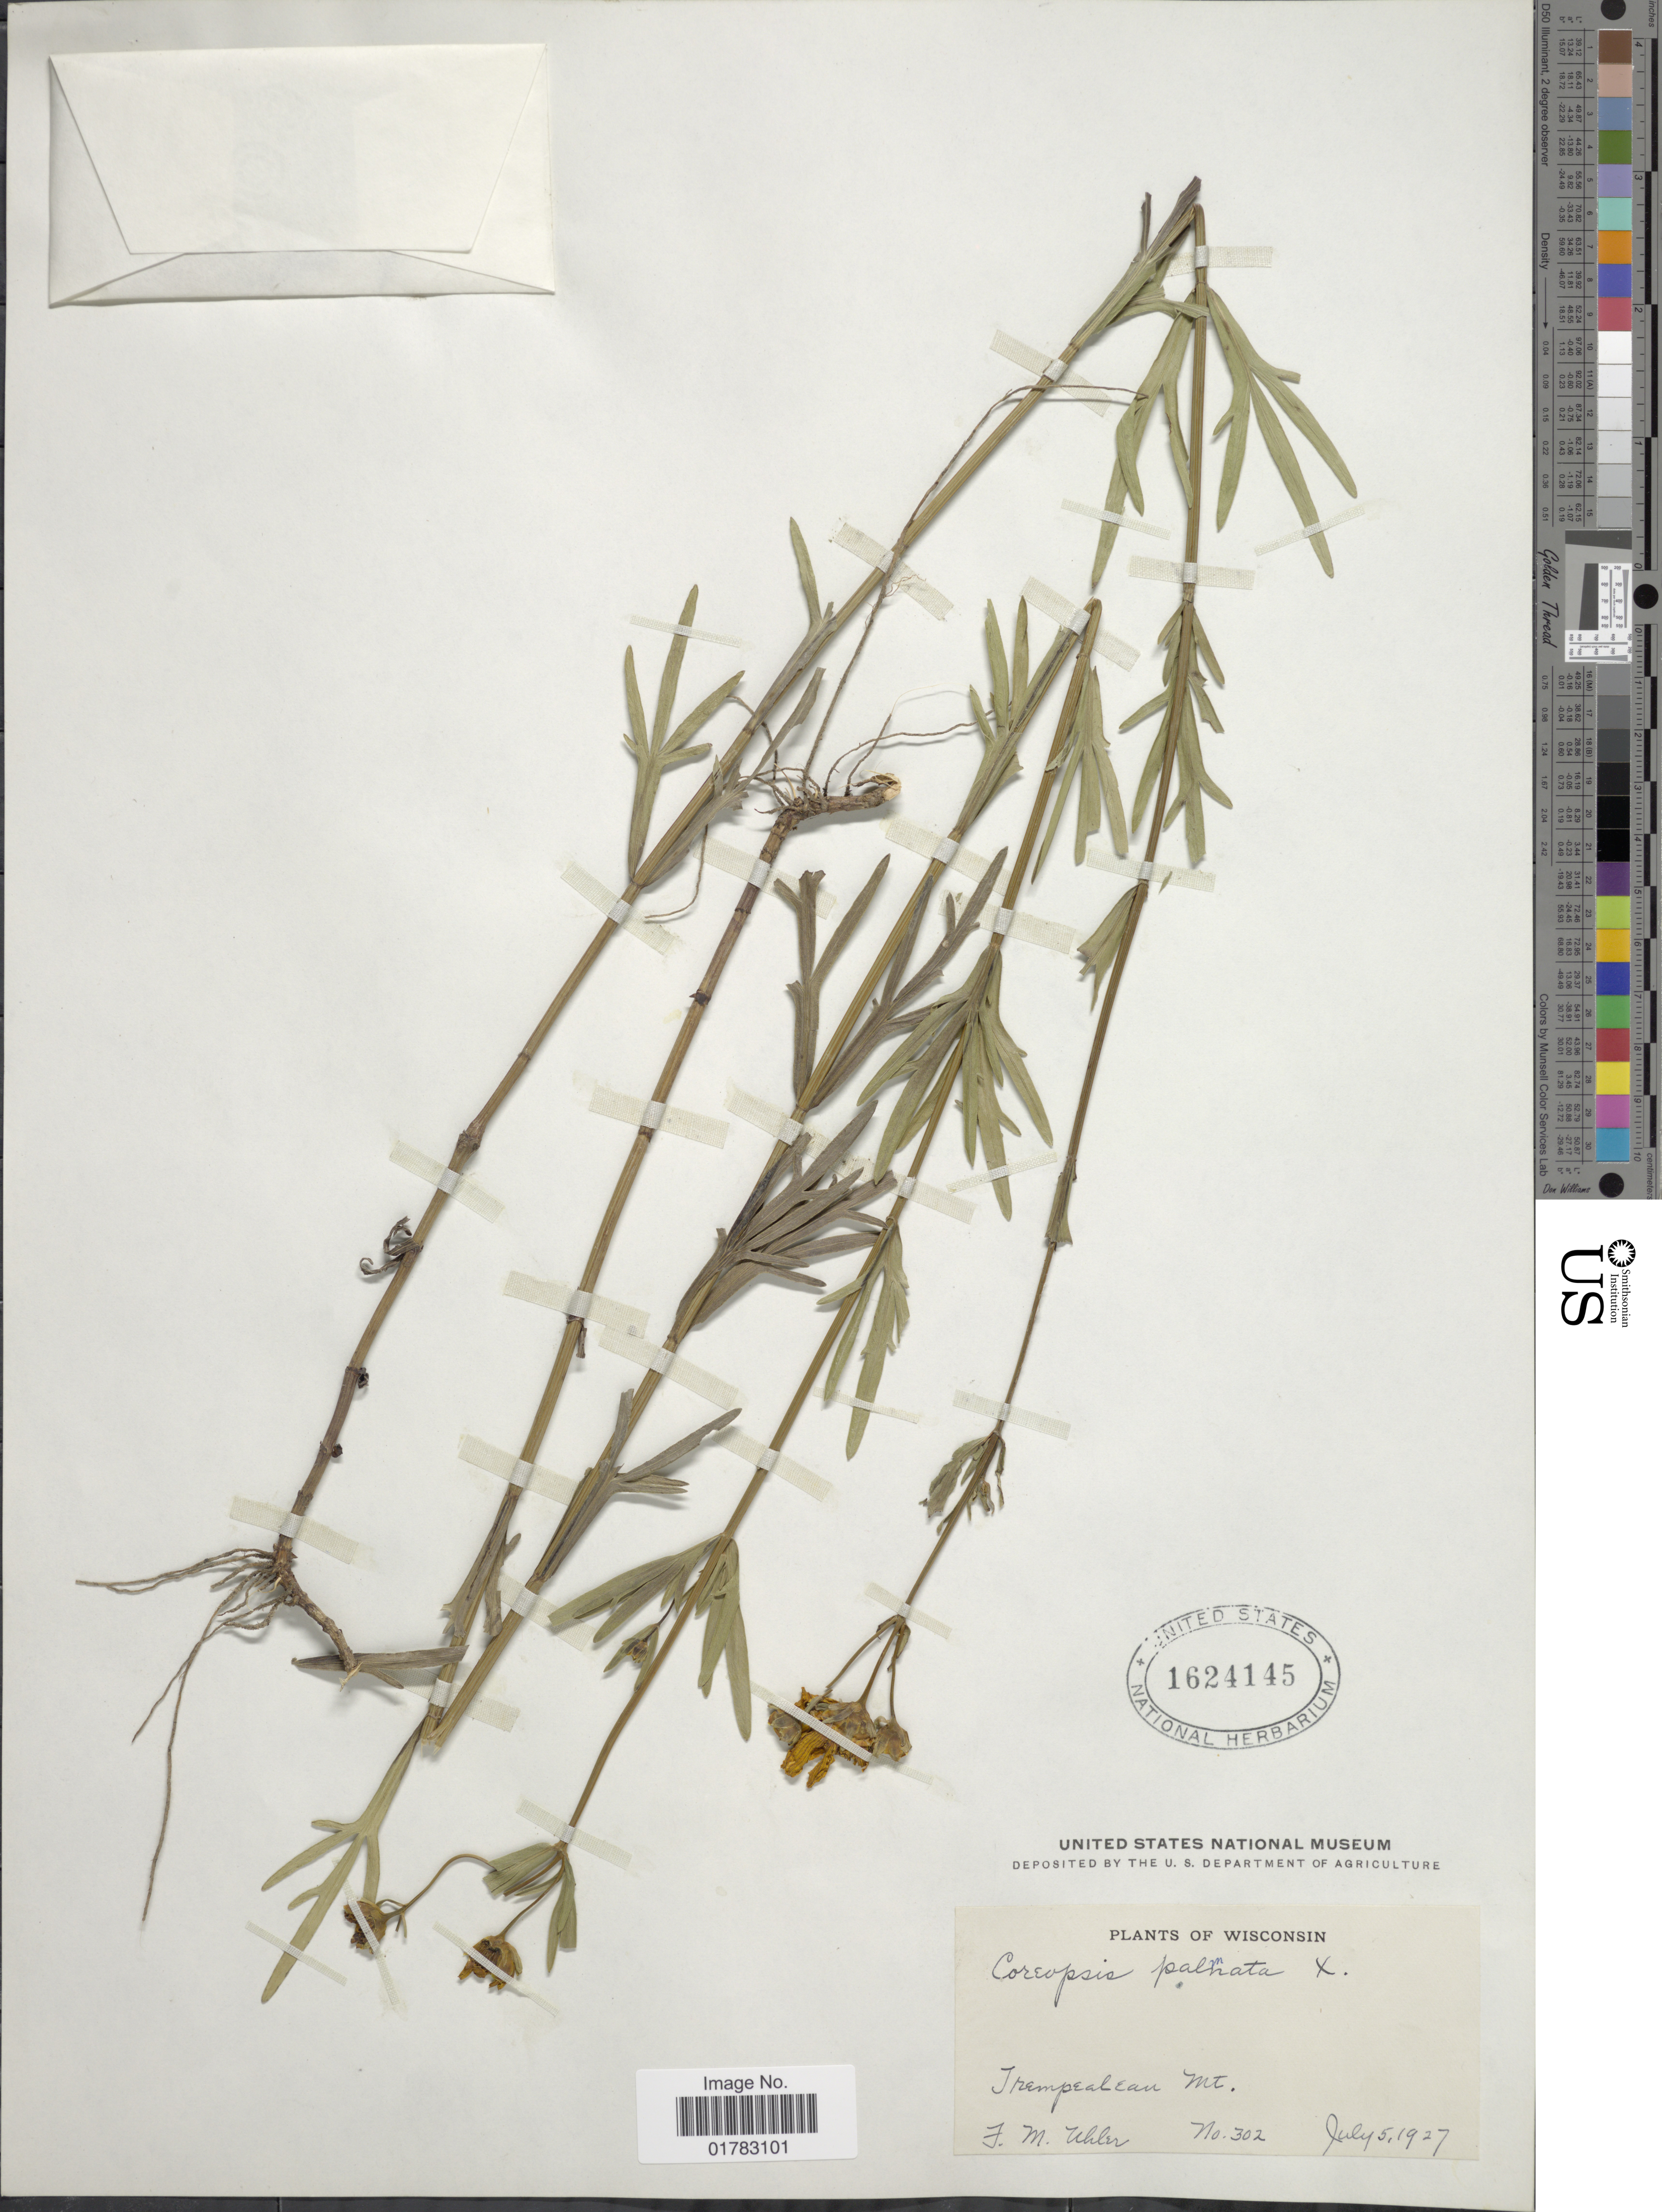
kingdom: Plantae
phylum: Tracheophyta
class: Magnoliopsida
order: Asterales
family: Asteraceae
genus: Coreopsis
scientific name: Coreopsis palmata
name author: Nutt.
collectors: F. M. Uhler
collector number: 302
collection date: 1927-07-05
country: United States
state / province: Wisconsin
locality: Trempealeau Mt.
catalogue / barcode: US 1624145